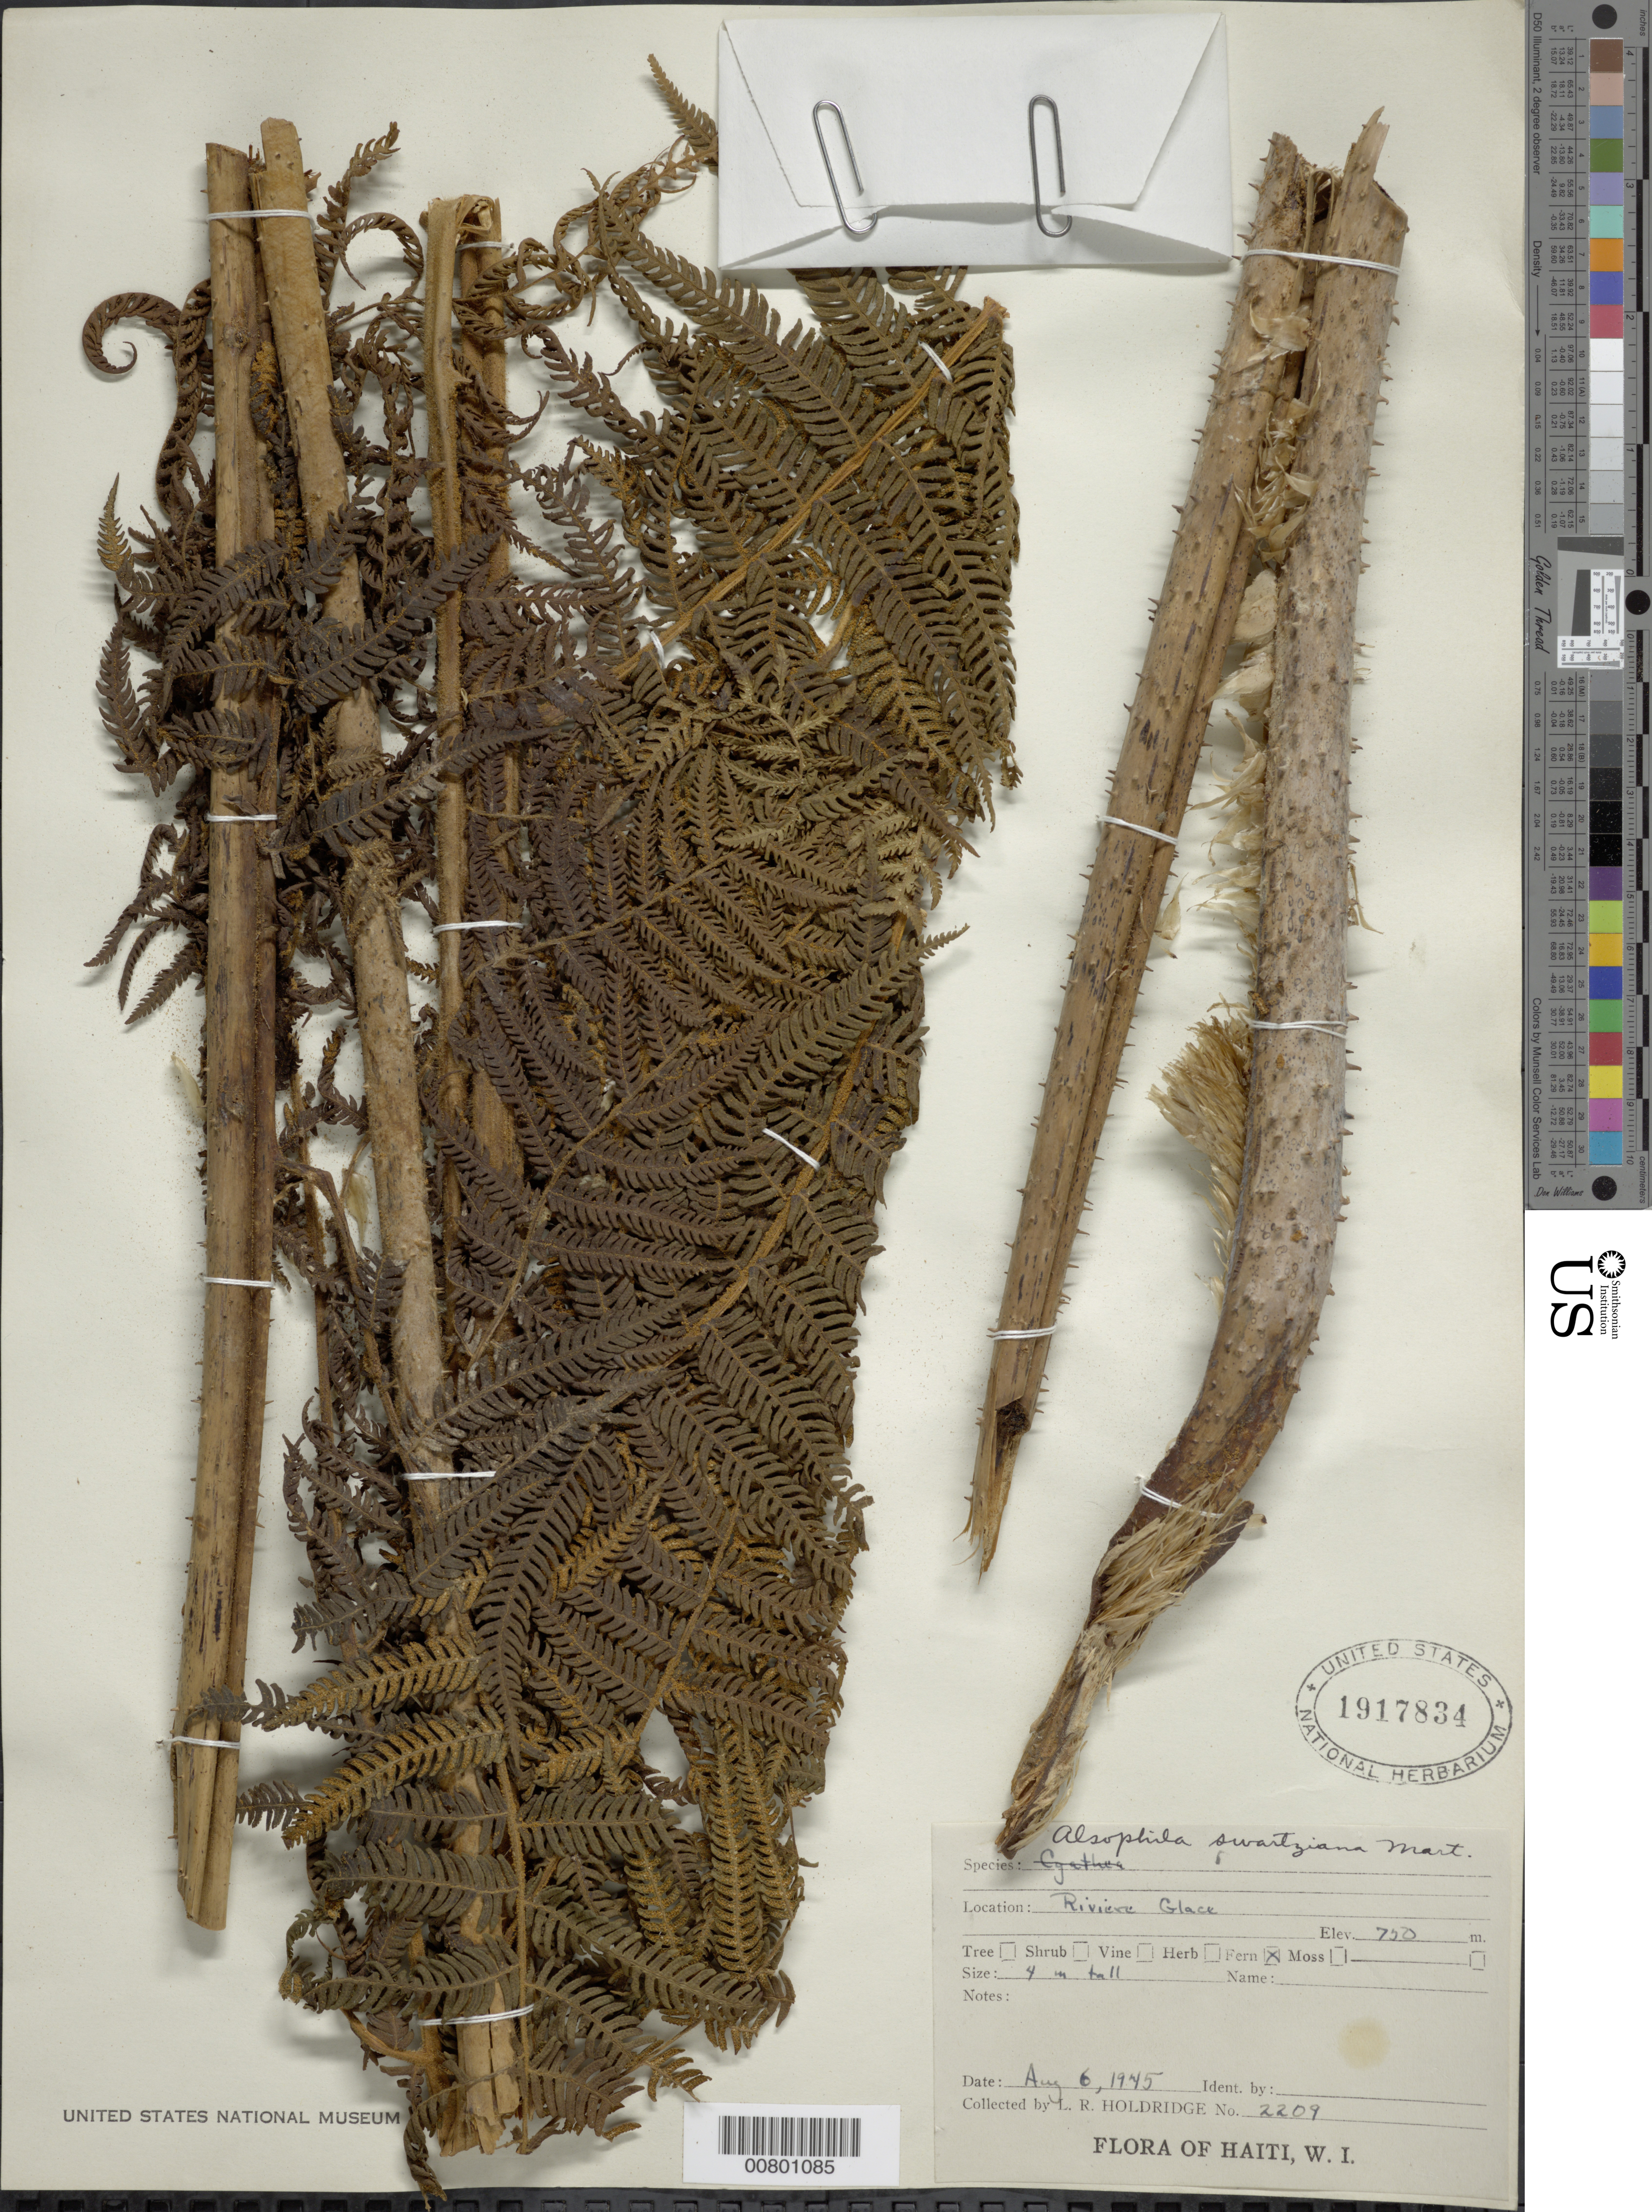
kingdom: Plantae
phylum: Tracheophyta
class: Polypodiopsida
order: Cyatheales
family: Cyatheaceae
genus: Alsophila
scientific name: Alsophila swartziana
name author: Mart.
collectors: L. Holdridge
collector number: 2209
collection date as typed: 06 Aug 1945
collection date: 1945-08-06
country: Haiti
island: Hispaniola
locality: Riviere Glace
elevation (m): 750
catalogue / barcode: US 1917834